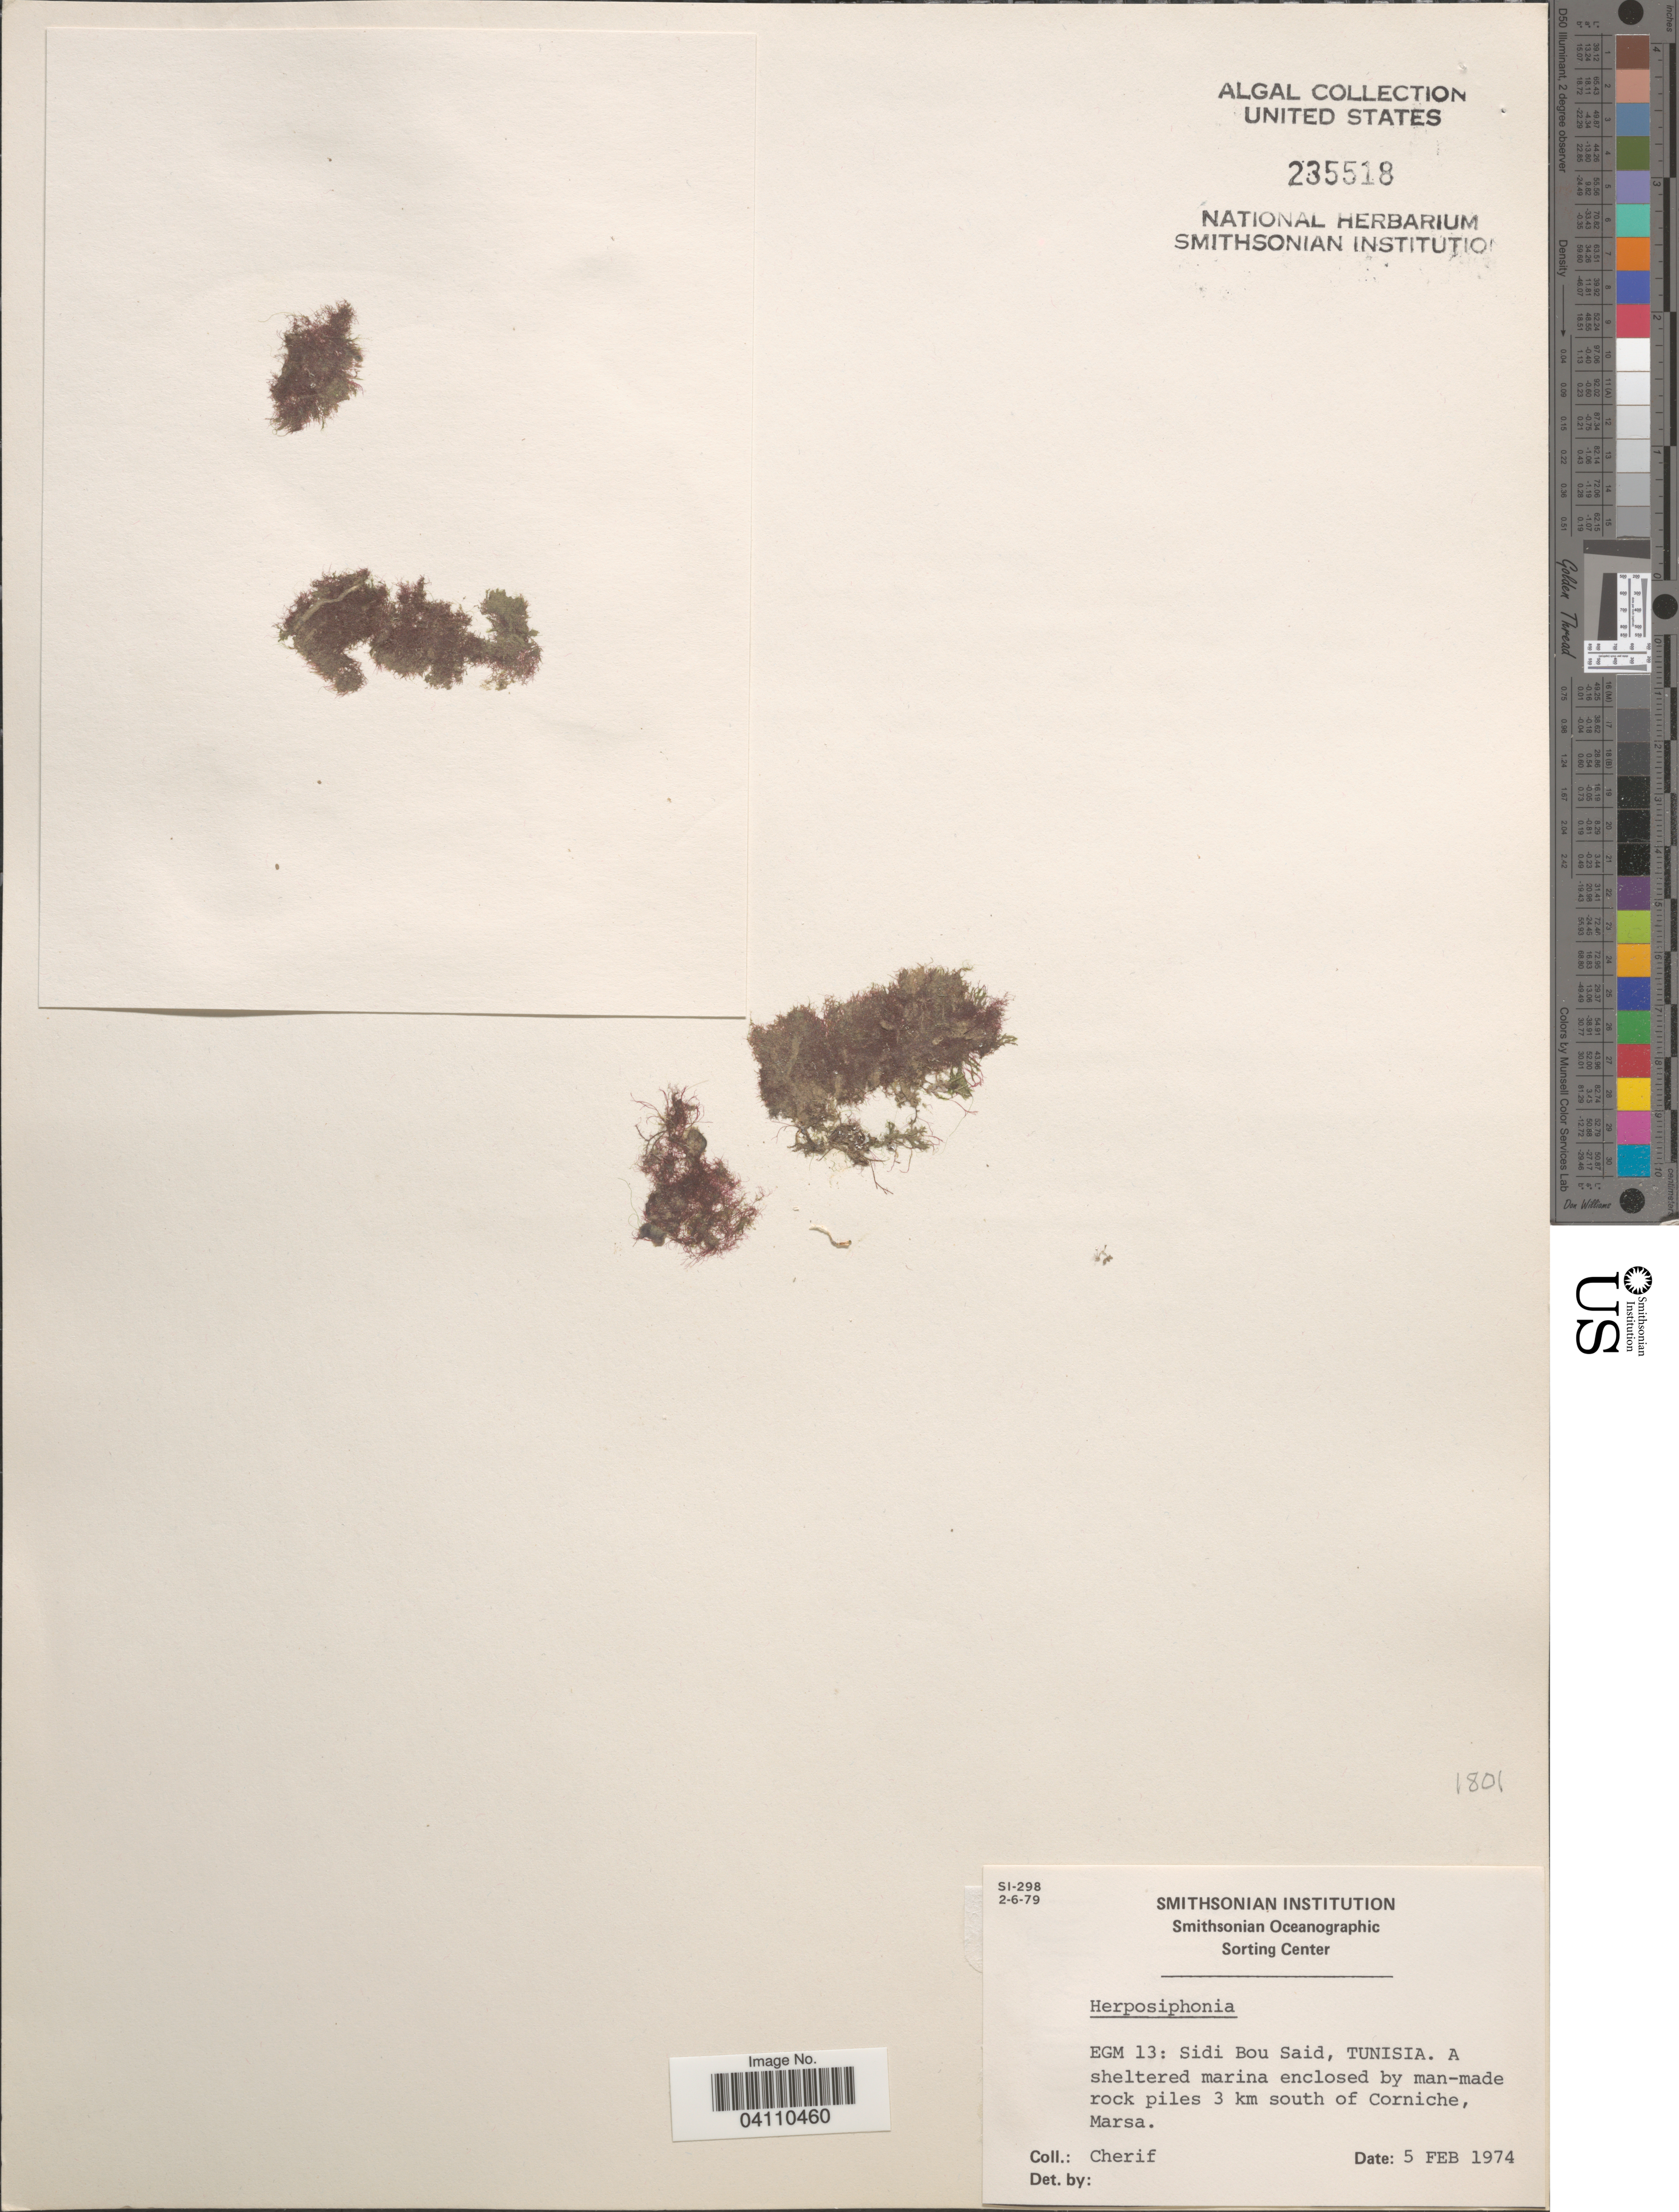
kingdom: Plantae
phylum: Rhodophyta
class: Florideophyceae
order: Ceramiales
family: Rhodomelaceae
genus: Herposiphonia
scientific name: Herposiphonia sp.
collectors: -. Cherif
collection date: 1974-02-05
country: Tunisia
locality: EGM 13: Sidi Bou Said, Tunisia. A sheltered marina enclosed by man-made rock piles 3 km south of Corniche, Marsa.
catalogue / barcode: US 235518